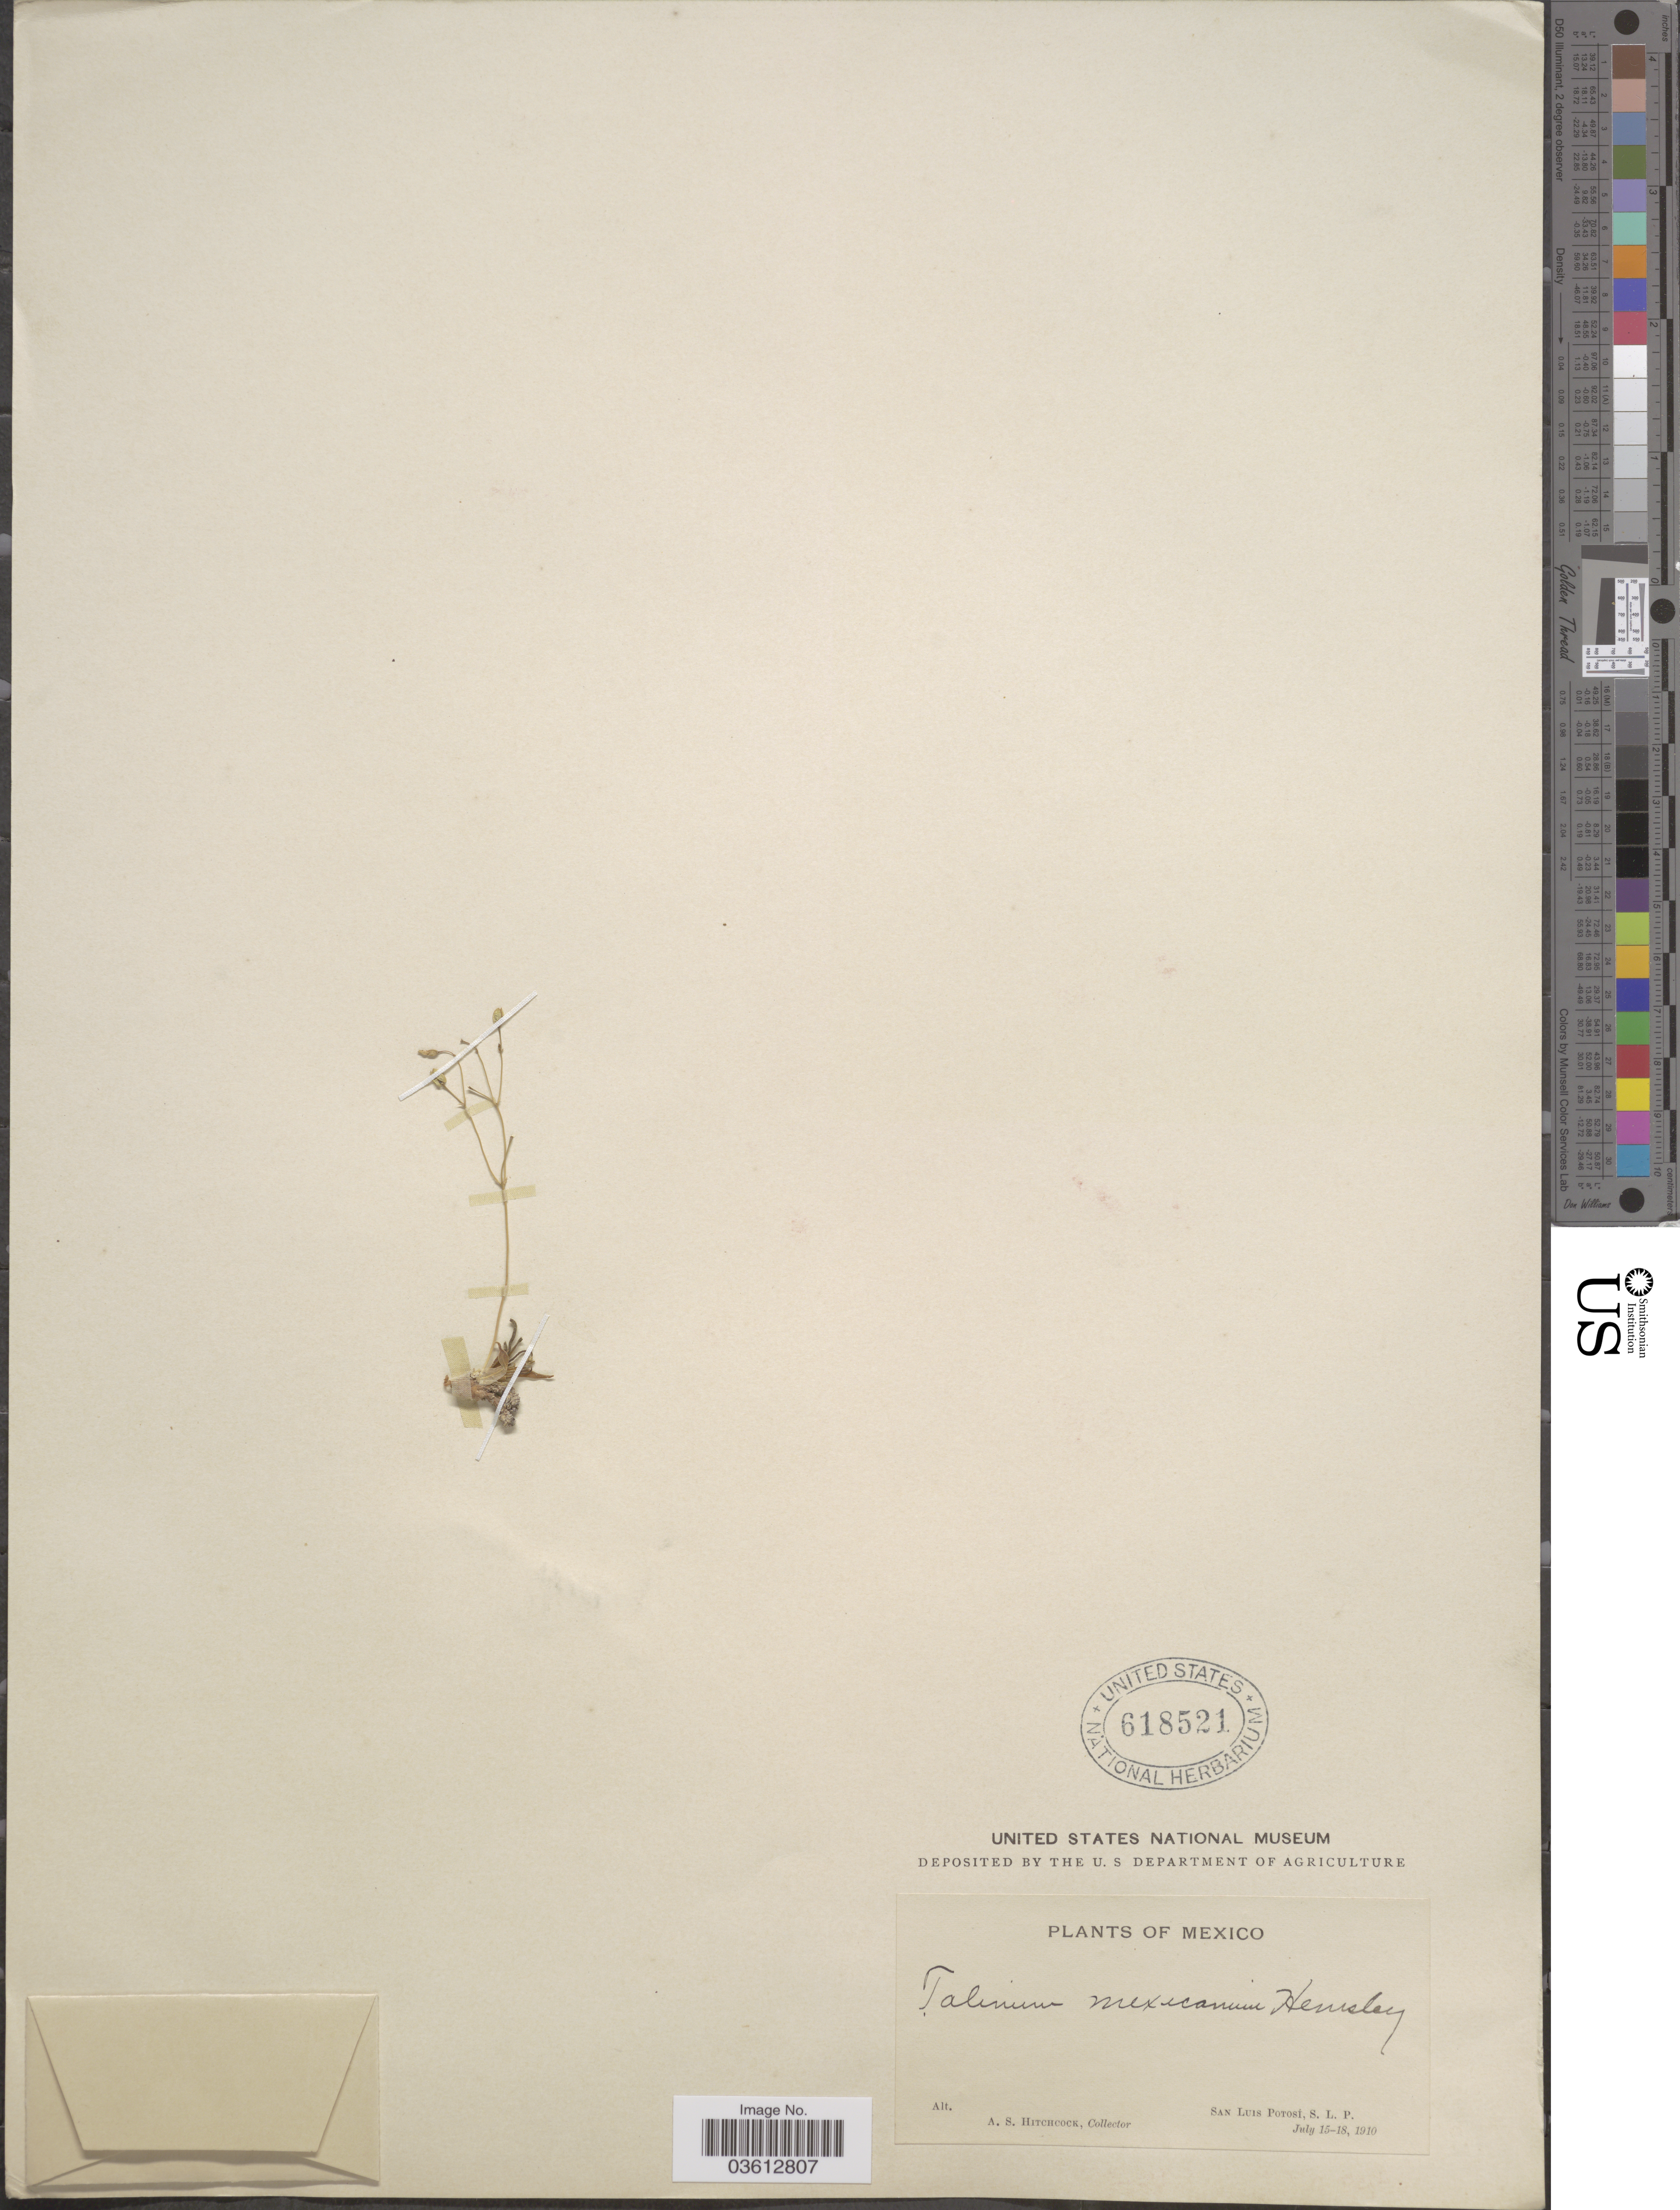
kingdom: Plantae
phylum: Tracheophyta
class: Magnoliopsida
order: Caryophyllales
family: Talinaceae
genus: Talinum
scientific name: Talinum mexicanum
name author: Hemsl.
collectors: A. S. Hitchcock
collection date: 1910-07-15/1910-07-18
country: Mexico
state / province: San Luis Potosí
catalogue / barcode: US 618521